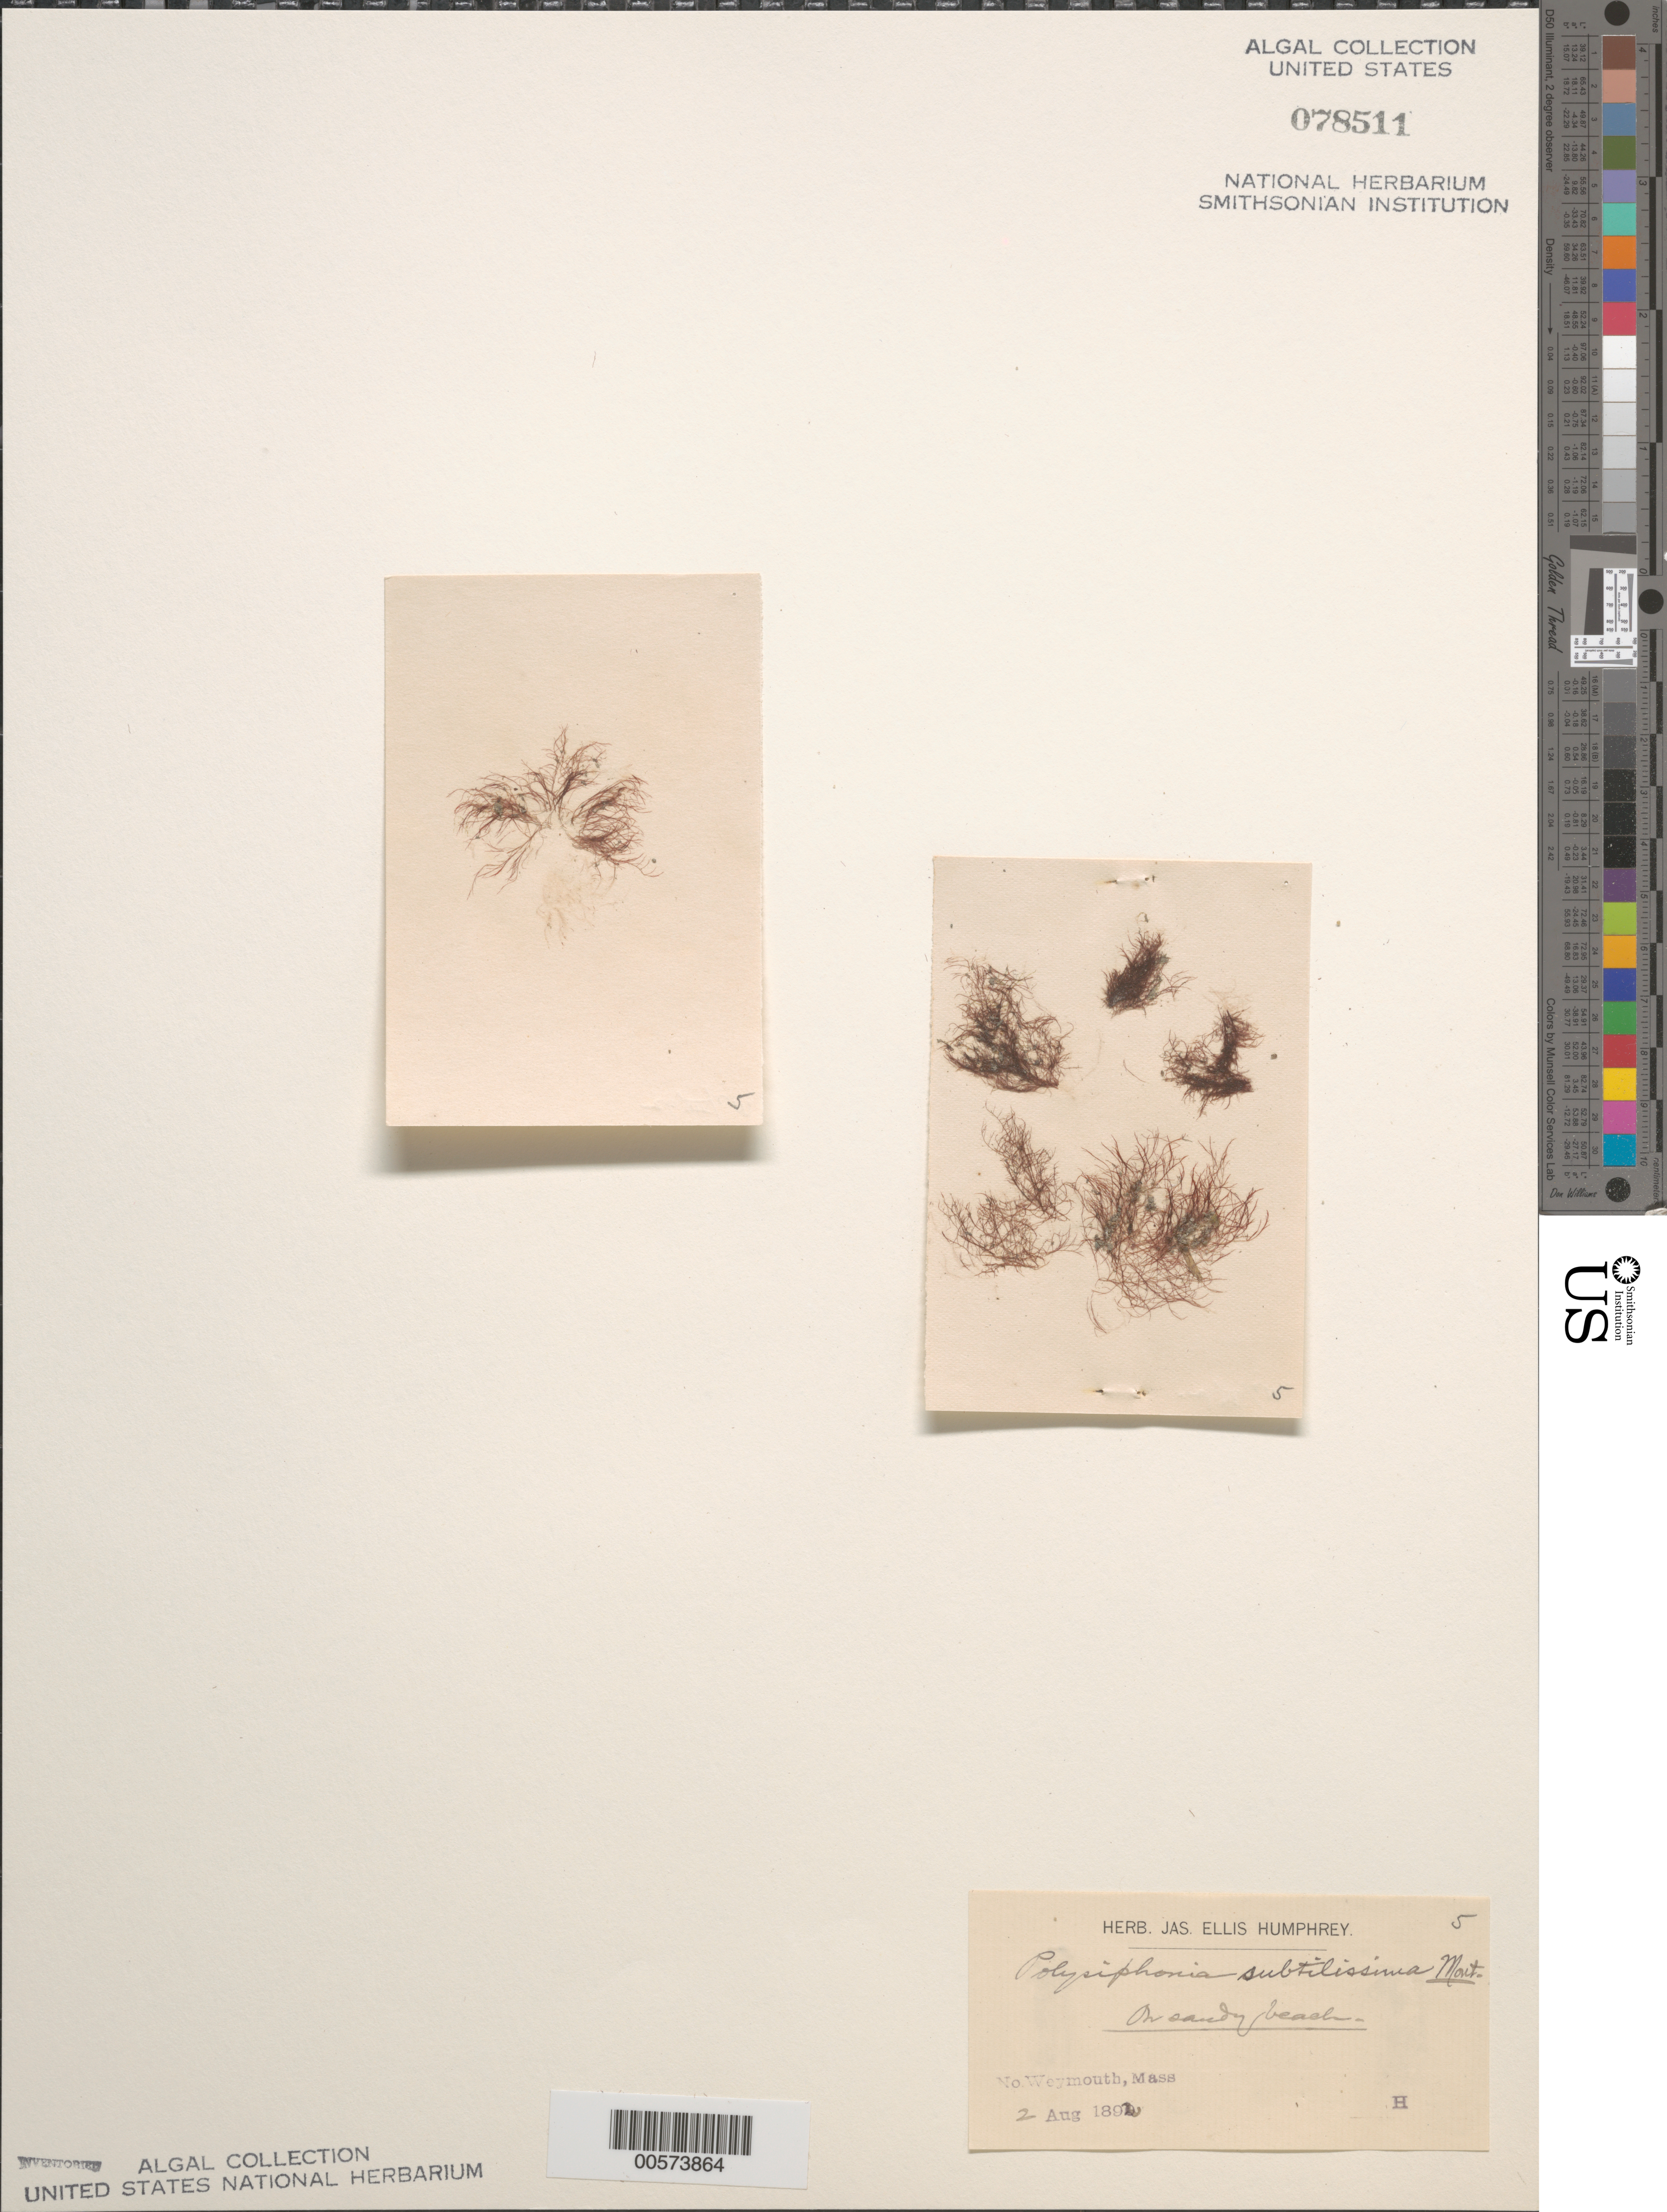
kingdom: Plantae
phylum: Rhodophyta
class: Florideophyceae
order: Ceramiales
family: Rhodomelaceae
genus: Polysiphonia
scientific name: Polysiphonia subtilissima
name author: Mont.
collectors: J. Humphrey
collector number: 5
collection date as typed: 02 Aug 1892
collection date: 1892-08-02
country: United States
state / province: Massachusetts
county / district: Norfolk County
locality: North Weymouth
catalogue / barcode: US 78511